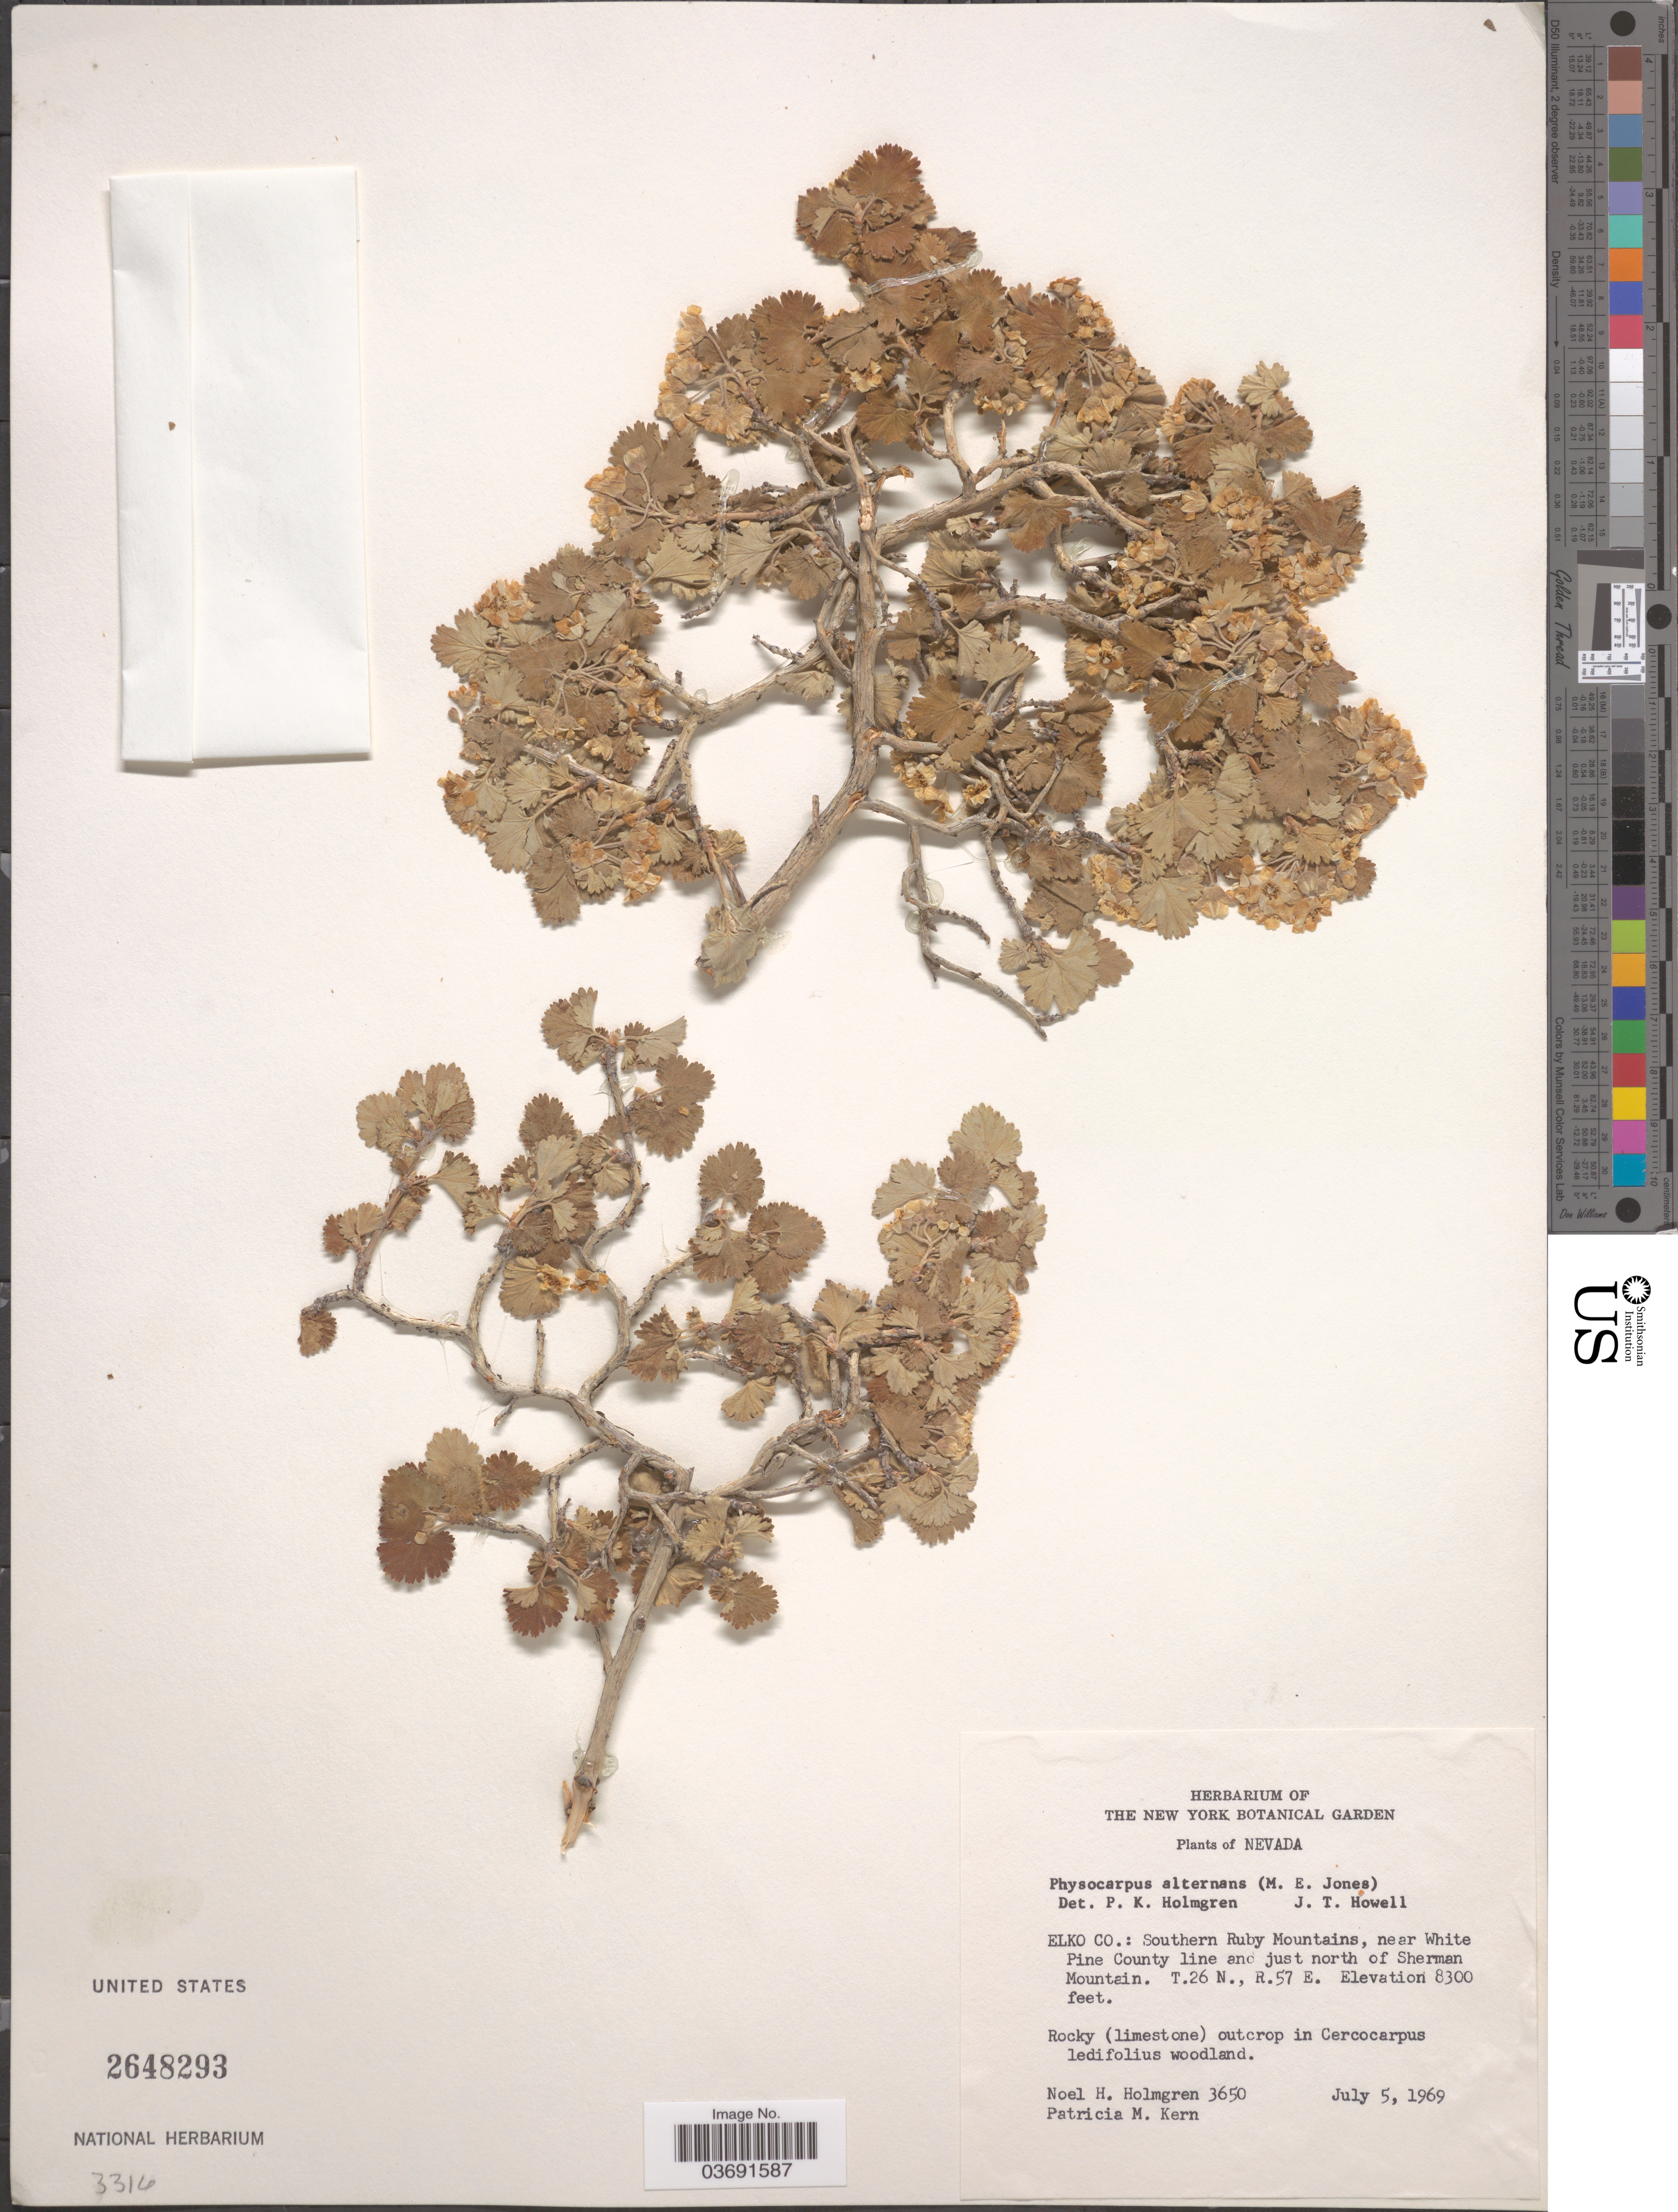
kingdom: Plantae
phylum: Tracheophyta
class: Magnoliopsida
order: Rosales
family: Rosaceae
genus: Physocarpus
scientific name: Physocarpus alternans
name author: (M.E. Jones) J.T. Howell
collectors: N. H. Holmgren & P. M. Kern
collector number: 3650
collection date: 1969-07-05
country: United States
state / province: Nevada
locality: Elko Co.: Southern Ruby Mountains, near White Pine County line and just north of Sherman Mountain. T.26 N., R.57 E.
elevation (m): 2530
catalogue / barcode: US 2648293